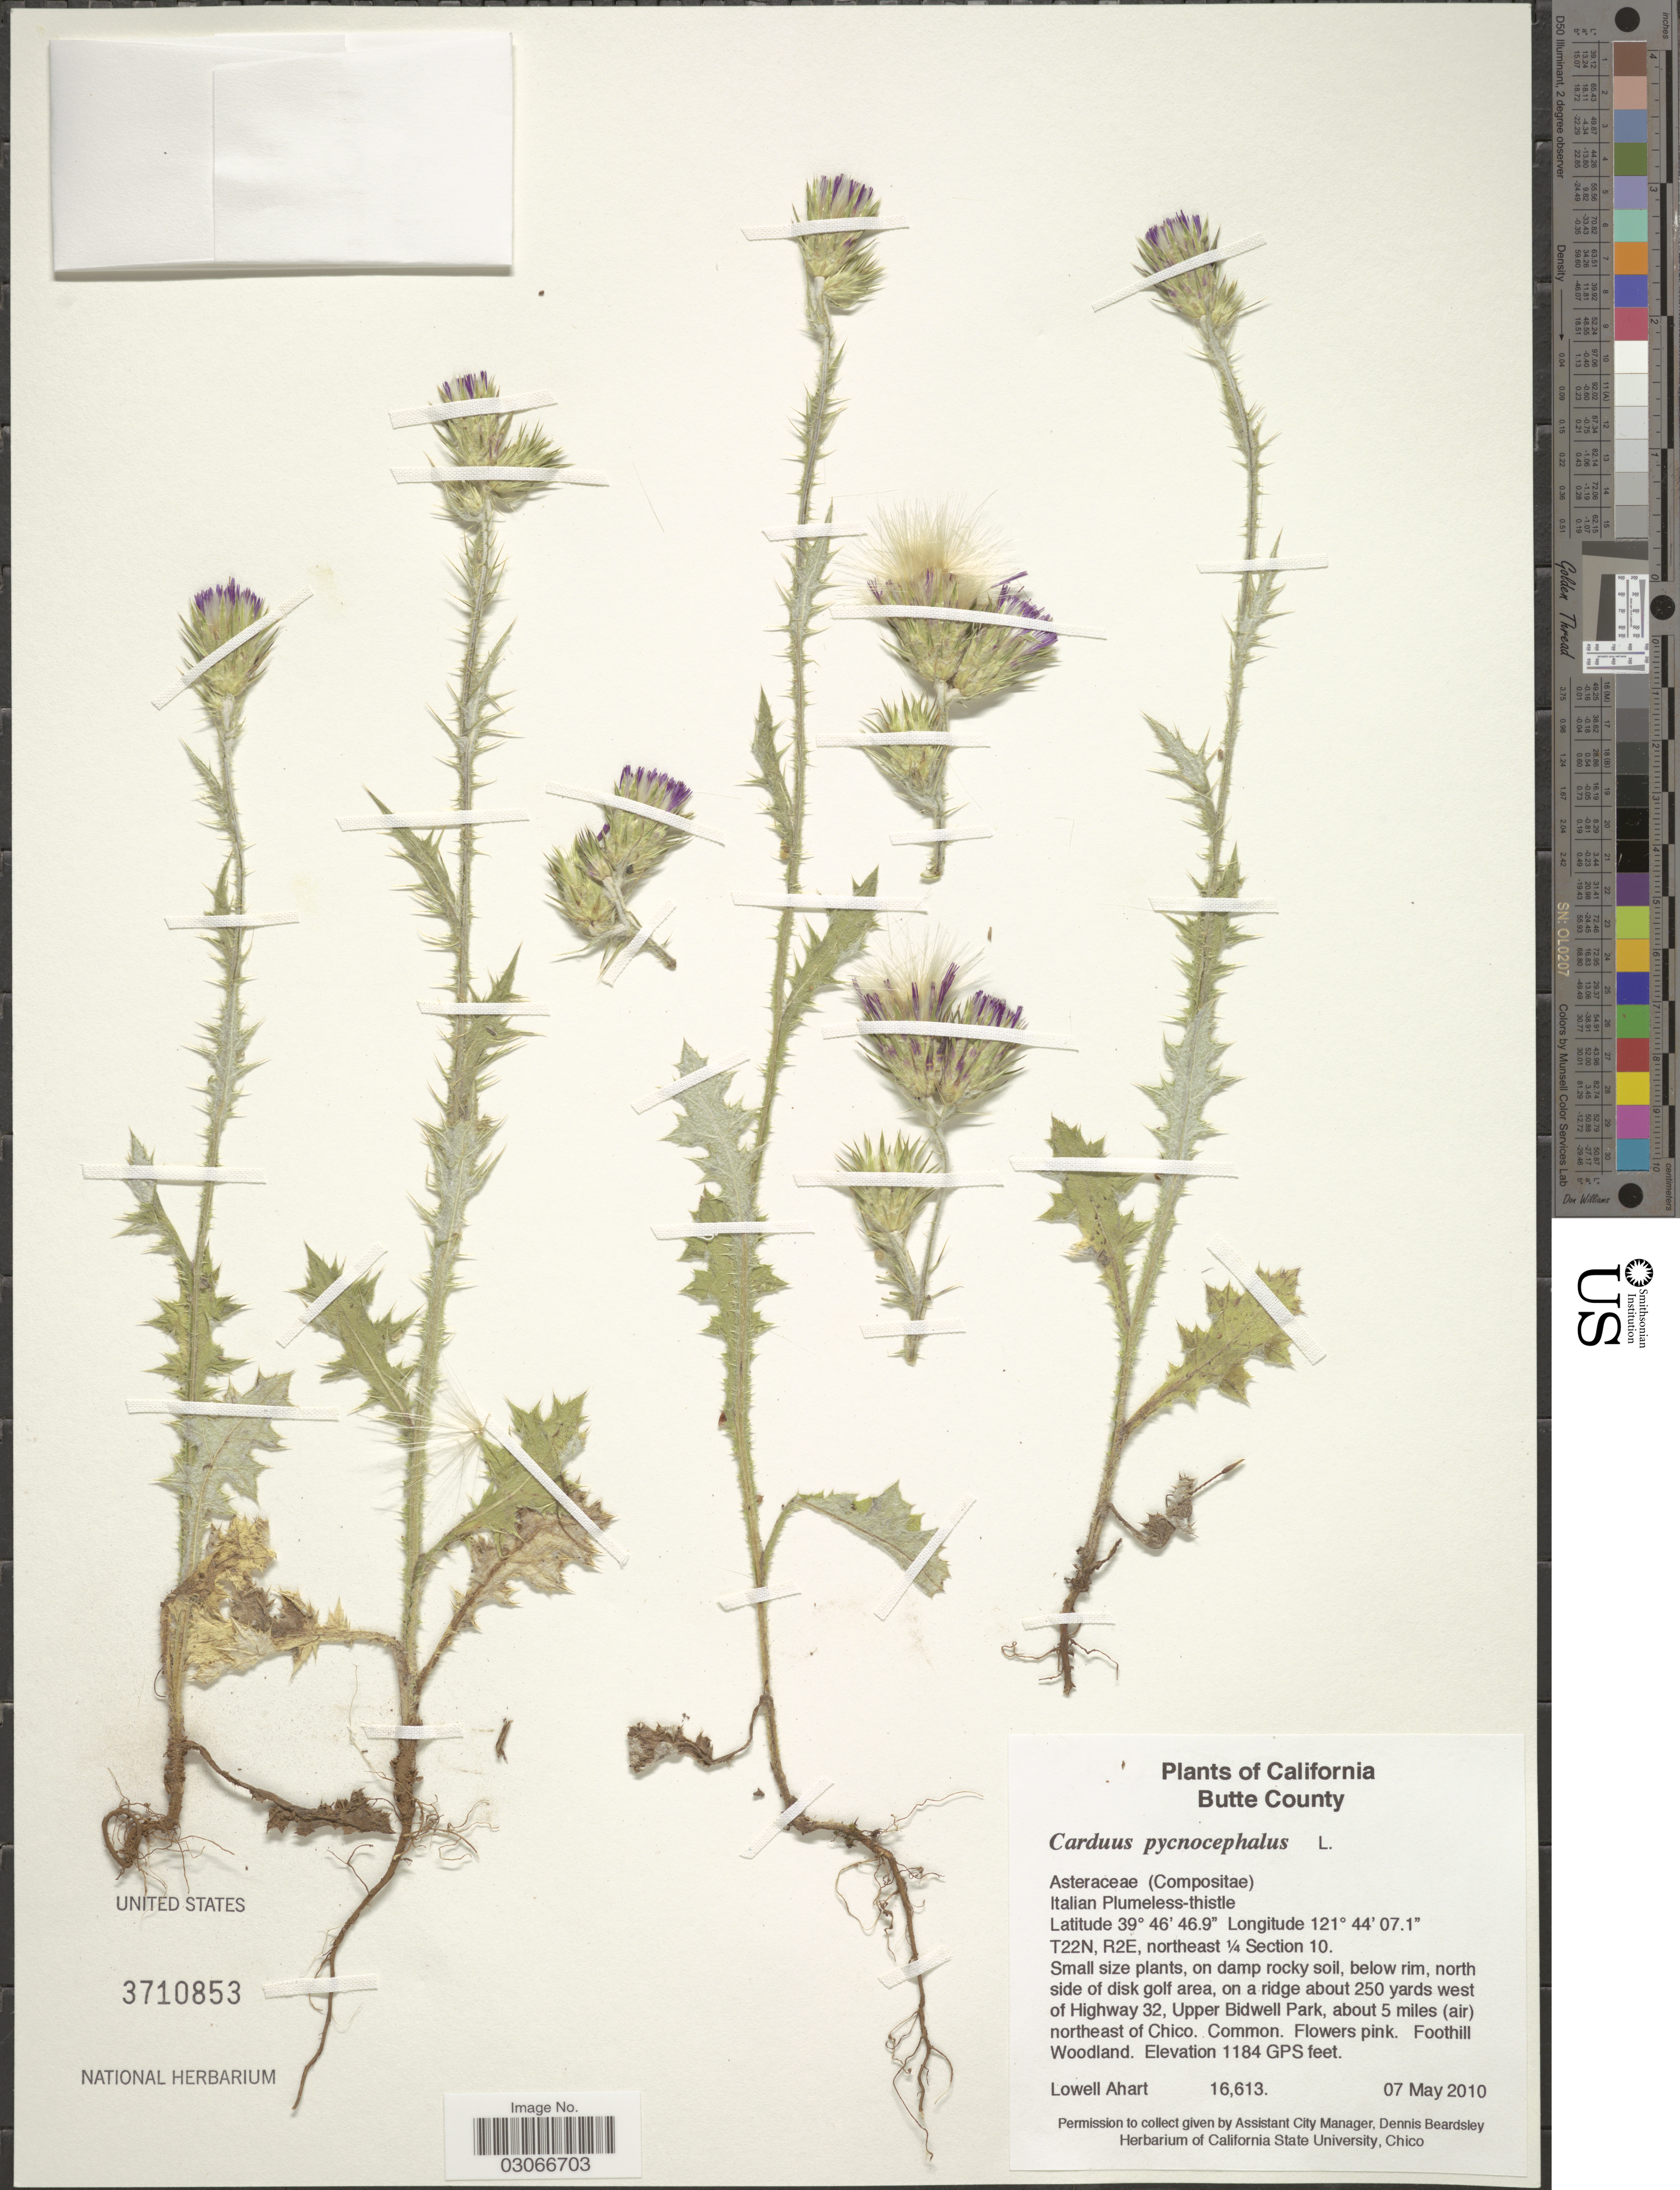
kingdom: Plantae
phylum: Tracheophyta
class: Magnoliopsida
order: Asterales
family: Asteraceae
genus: Carduus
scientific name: Carduus pycnocephalus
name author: L.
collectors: L. Ahart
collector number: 16613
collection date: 2010-05-07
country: United States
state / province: California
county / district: Butte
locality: Butte County. T22N, R2E, northeast 1/4 Section 10. North side of disk golf area, on a ridge about 250 yards west of Highway 32, Upper Bidwell Park, about 5 miles (air) northeast of Chico.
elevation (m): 361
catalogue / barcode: US 3710853